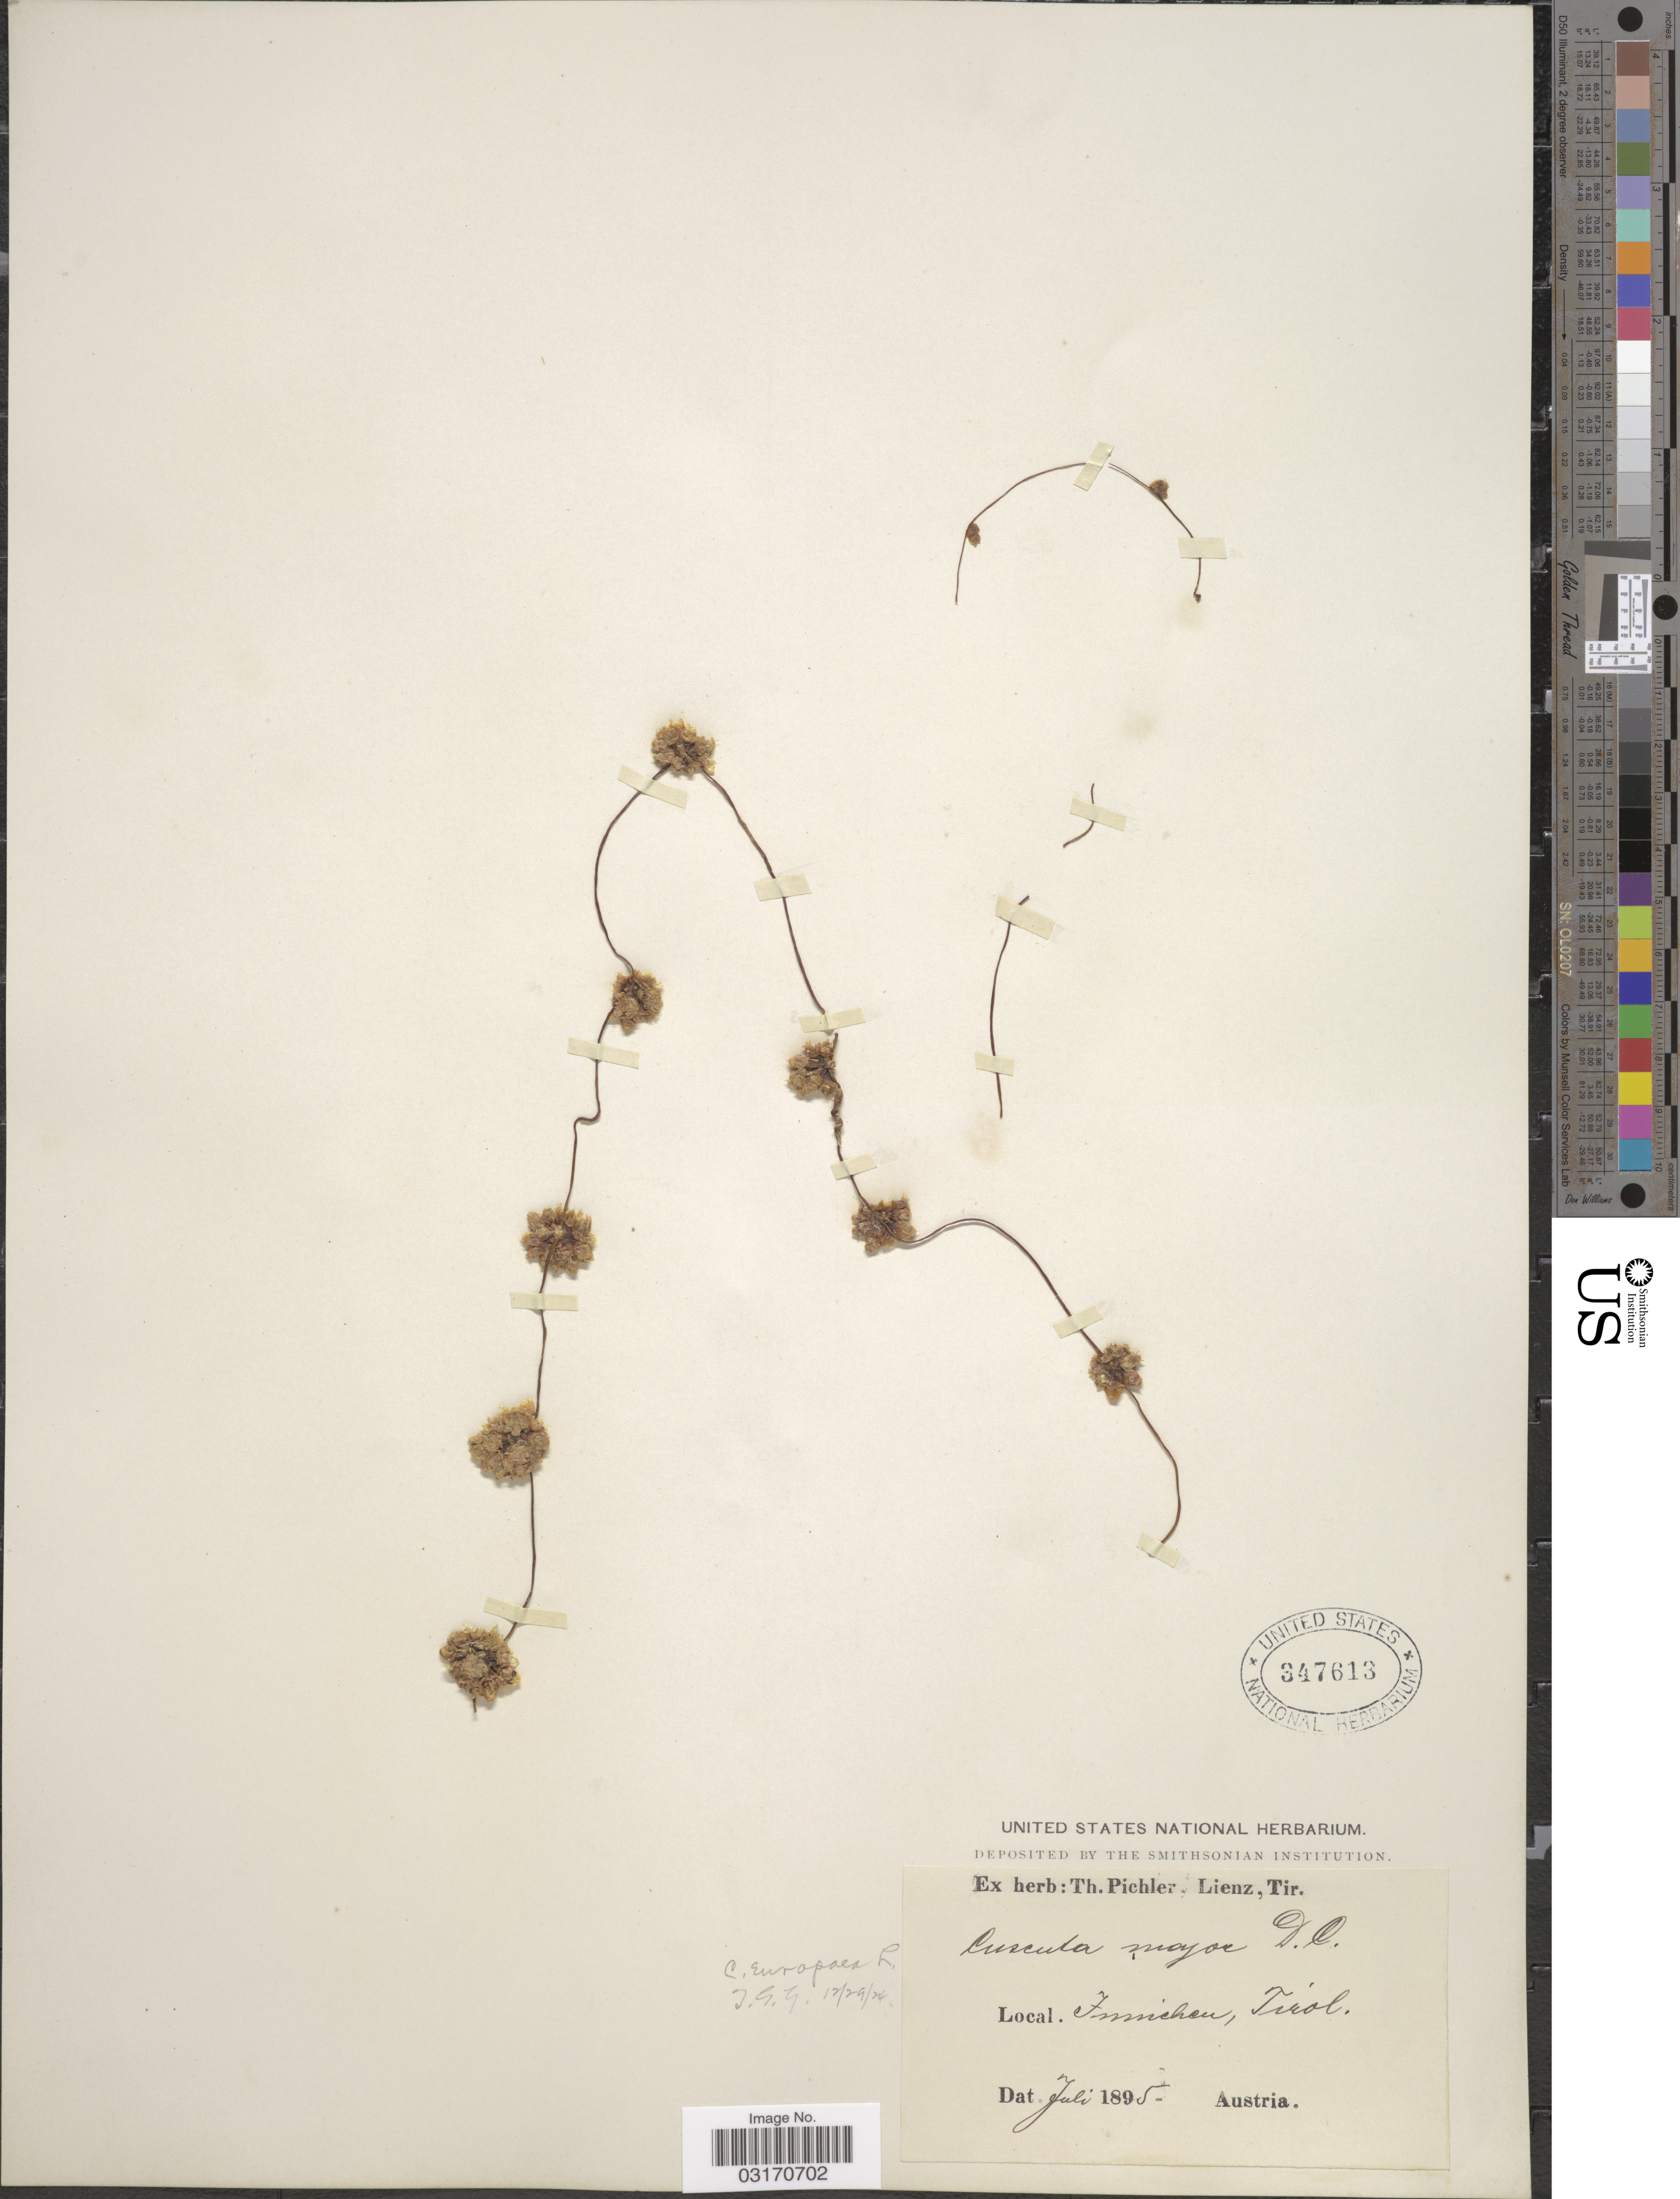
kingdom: Plantae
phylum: Tracheophyta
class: Magnoliopsida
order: Solanales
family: Convolvulaceae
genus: Cuscuta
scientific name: Cuscuta europaea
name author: L.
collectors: ex herb. T. Pichler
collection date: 1895-07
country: Italy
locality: Innichen, Tirol.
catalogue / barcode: US 347613